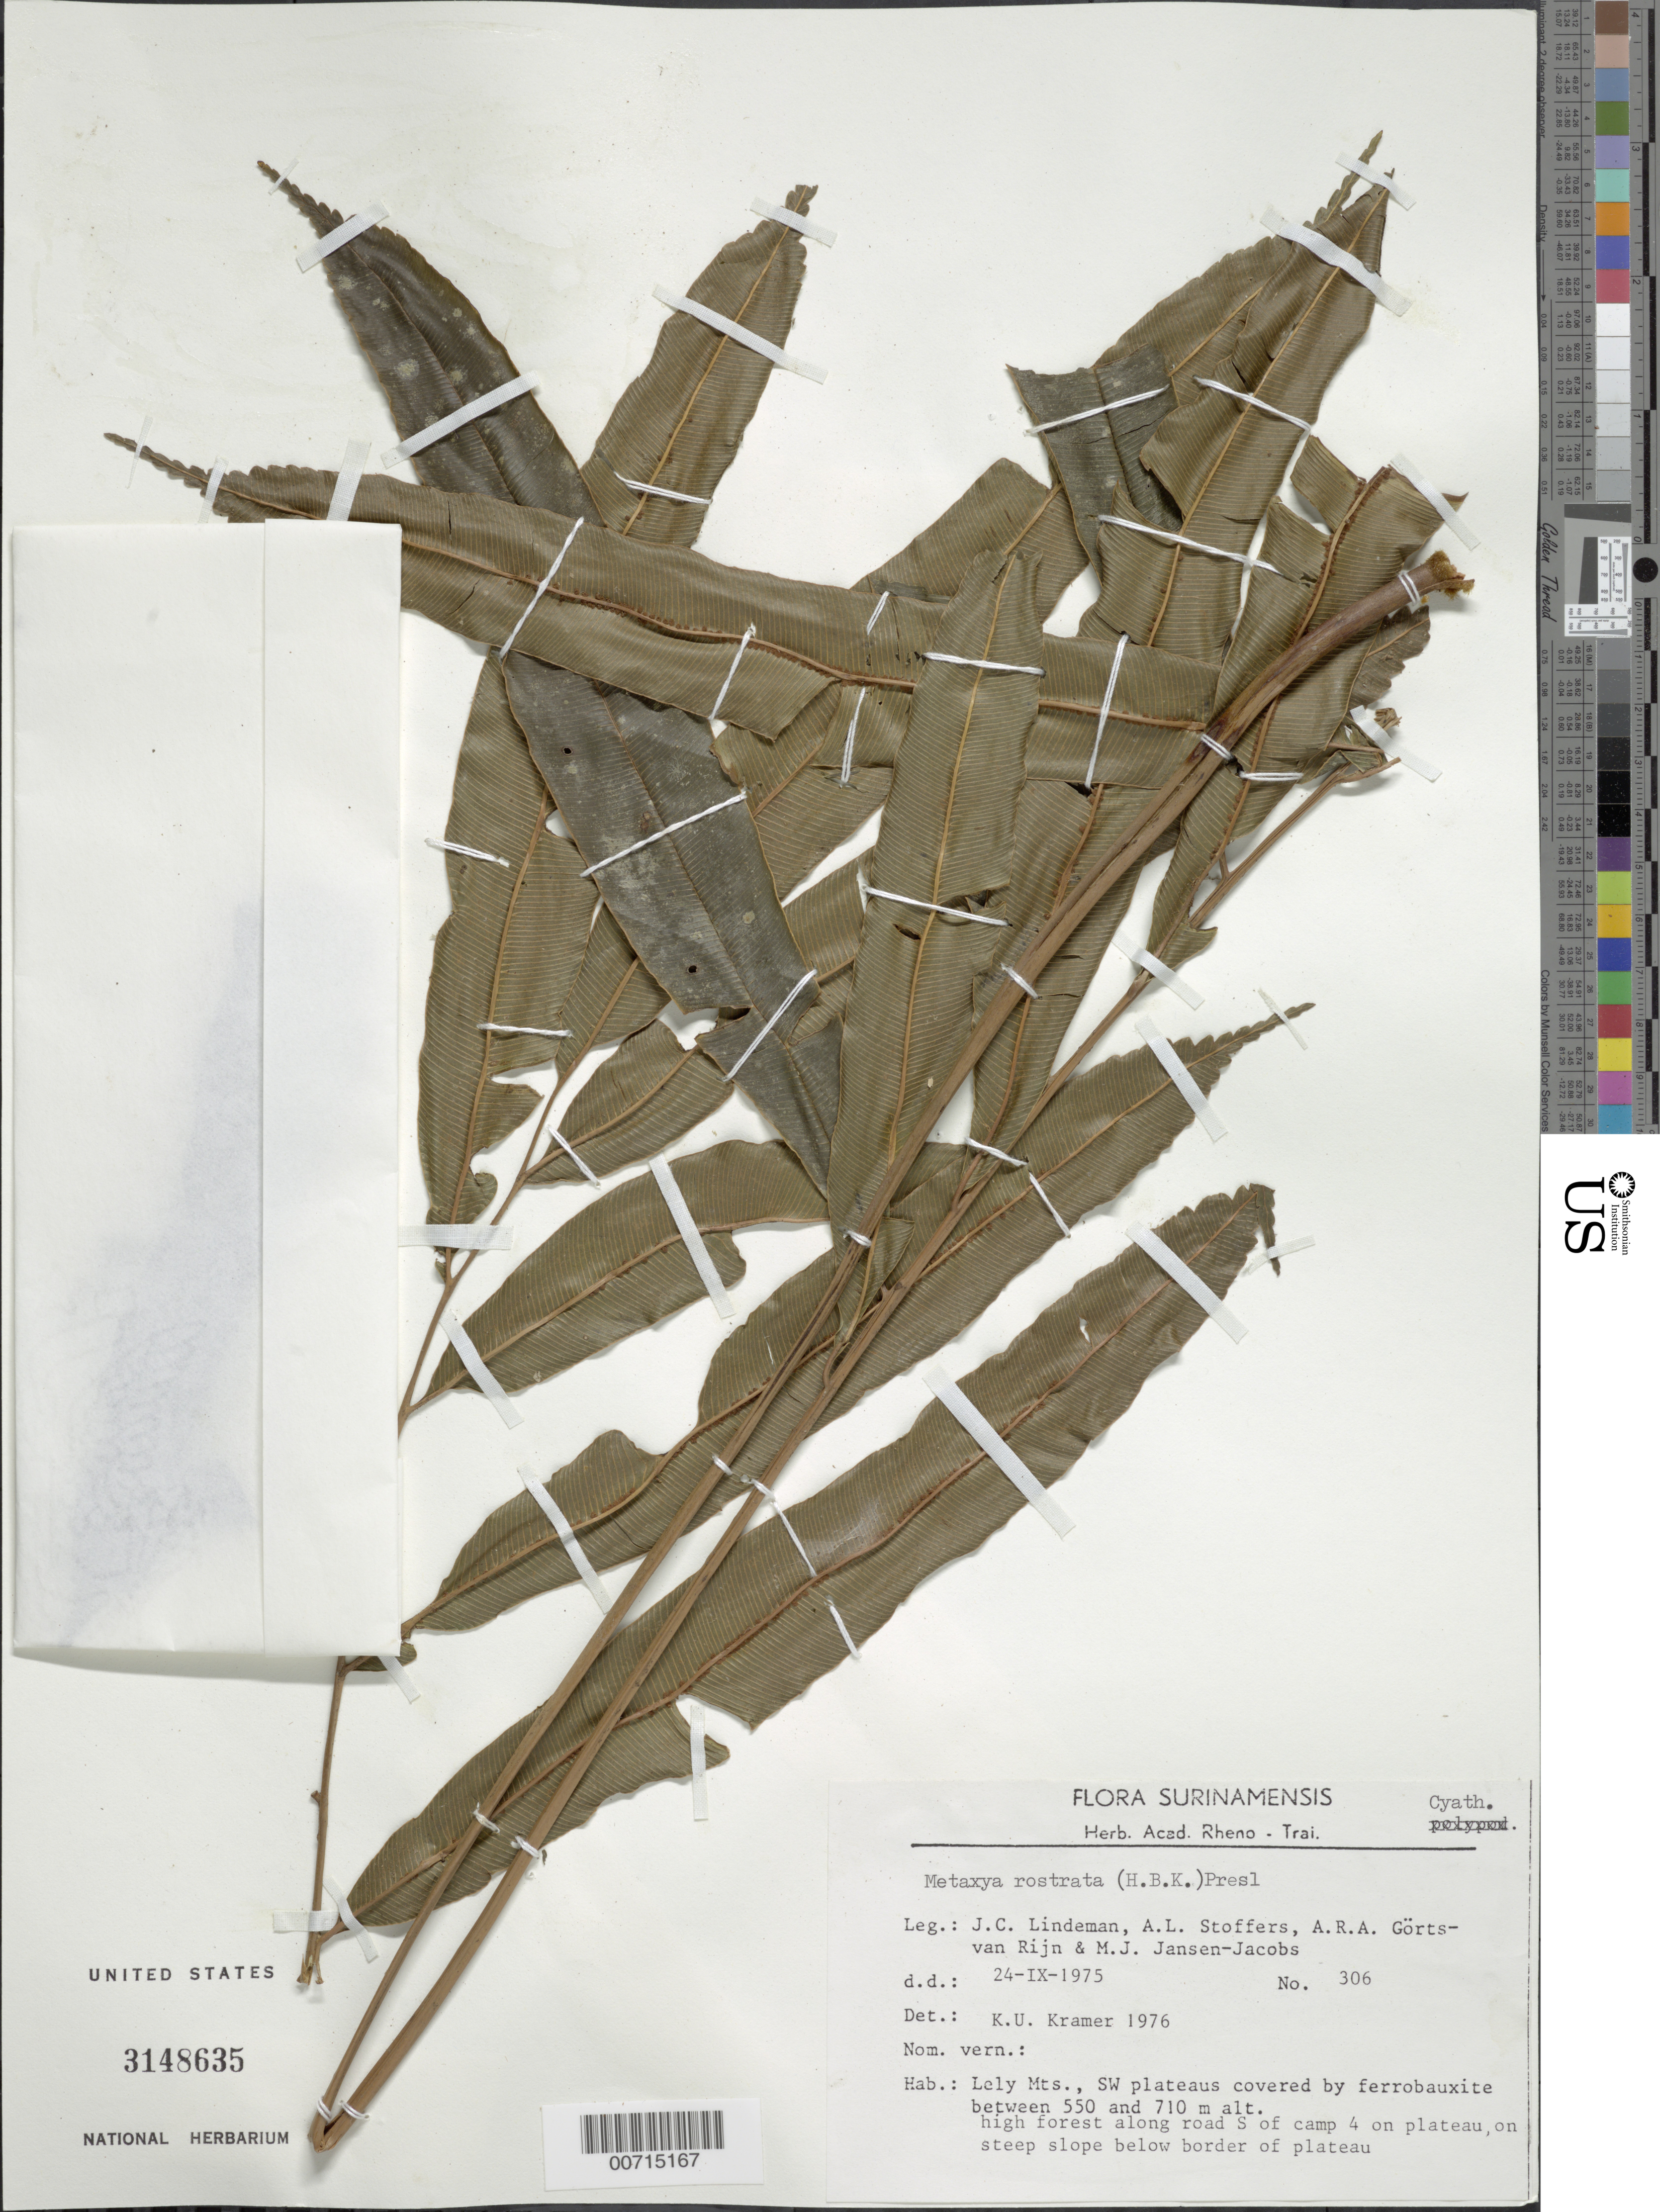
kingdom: Plantae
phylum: Tracheophyta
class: Polypodiopsida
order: Cyatheales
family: Metaxyaceae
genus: Metaxya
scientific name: Metaxya rostrata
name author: (Kunth) C. Presl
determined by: Kramer, K. U.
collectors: J. C. Lindeman, A. Stoffers, A. .R. A. Görts-van Rijn & M. J. Jansen-Jacobs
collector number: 75 306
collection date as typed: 24-Sep-75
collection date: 1975-09-24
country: Suriname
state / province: Marowijne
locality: Lely Mts., SW plateaus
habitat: High forest along road, step slospe below border of plateau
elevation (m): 550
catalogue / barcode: US 3148635